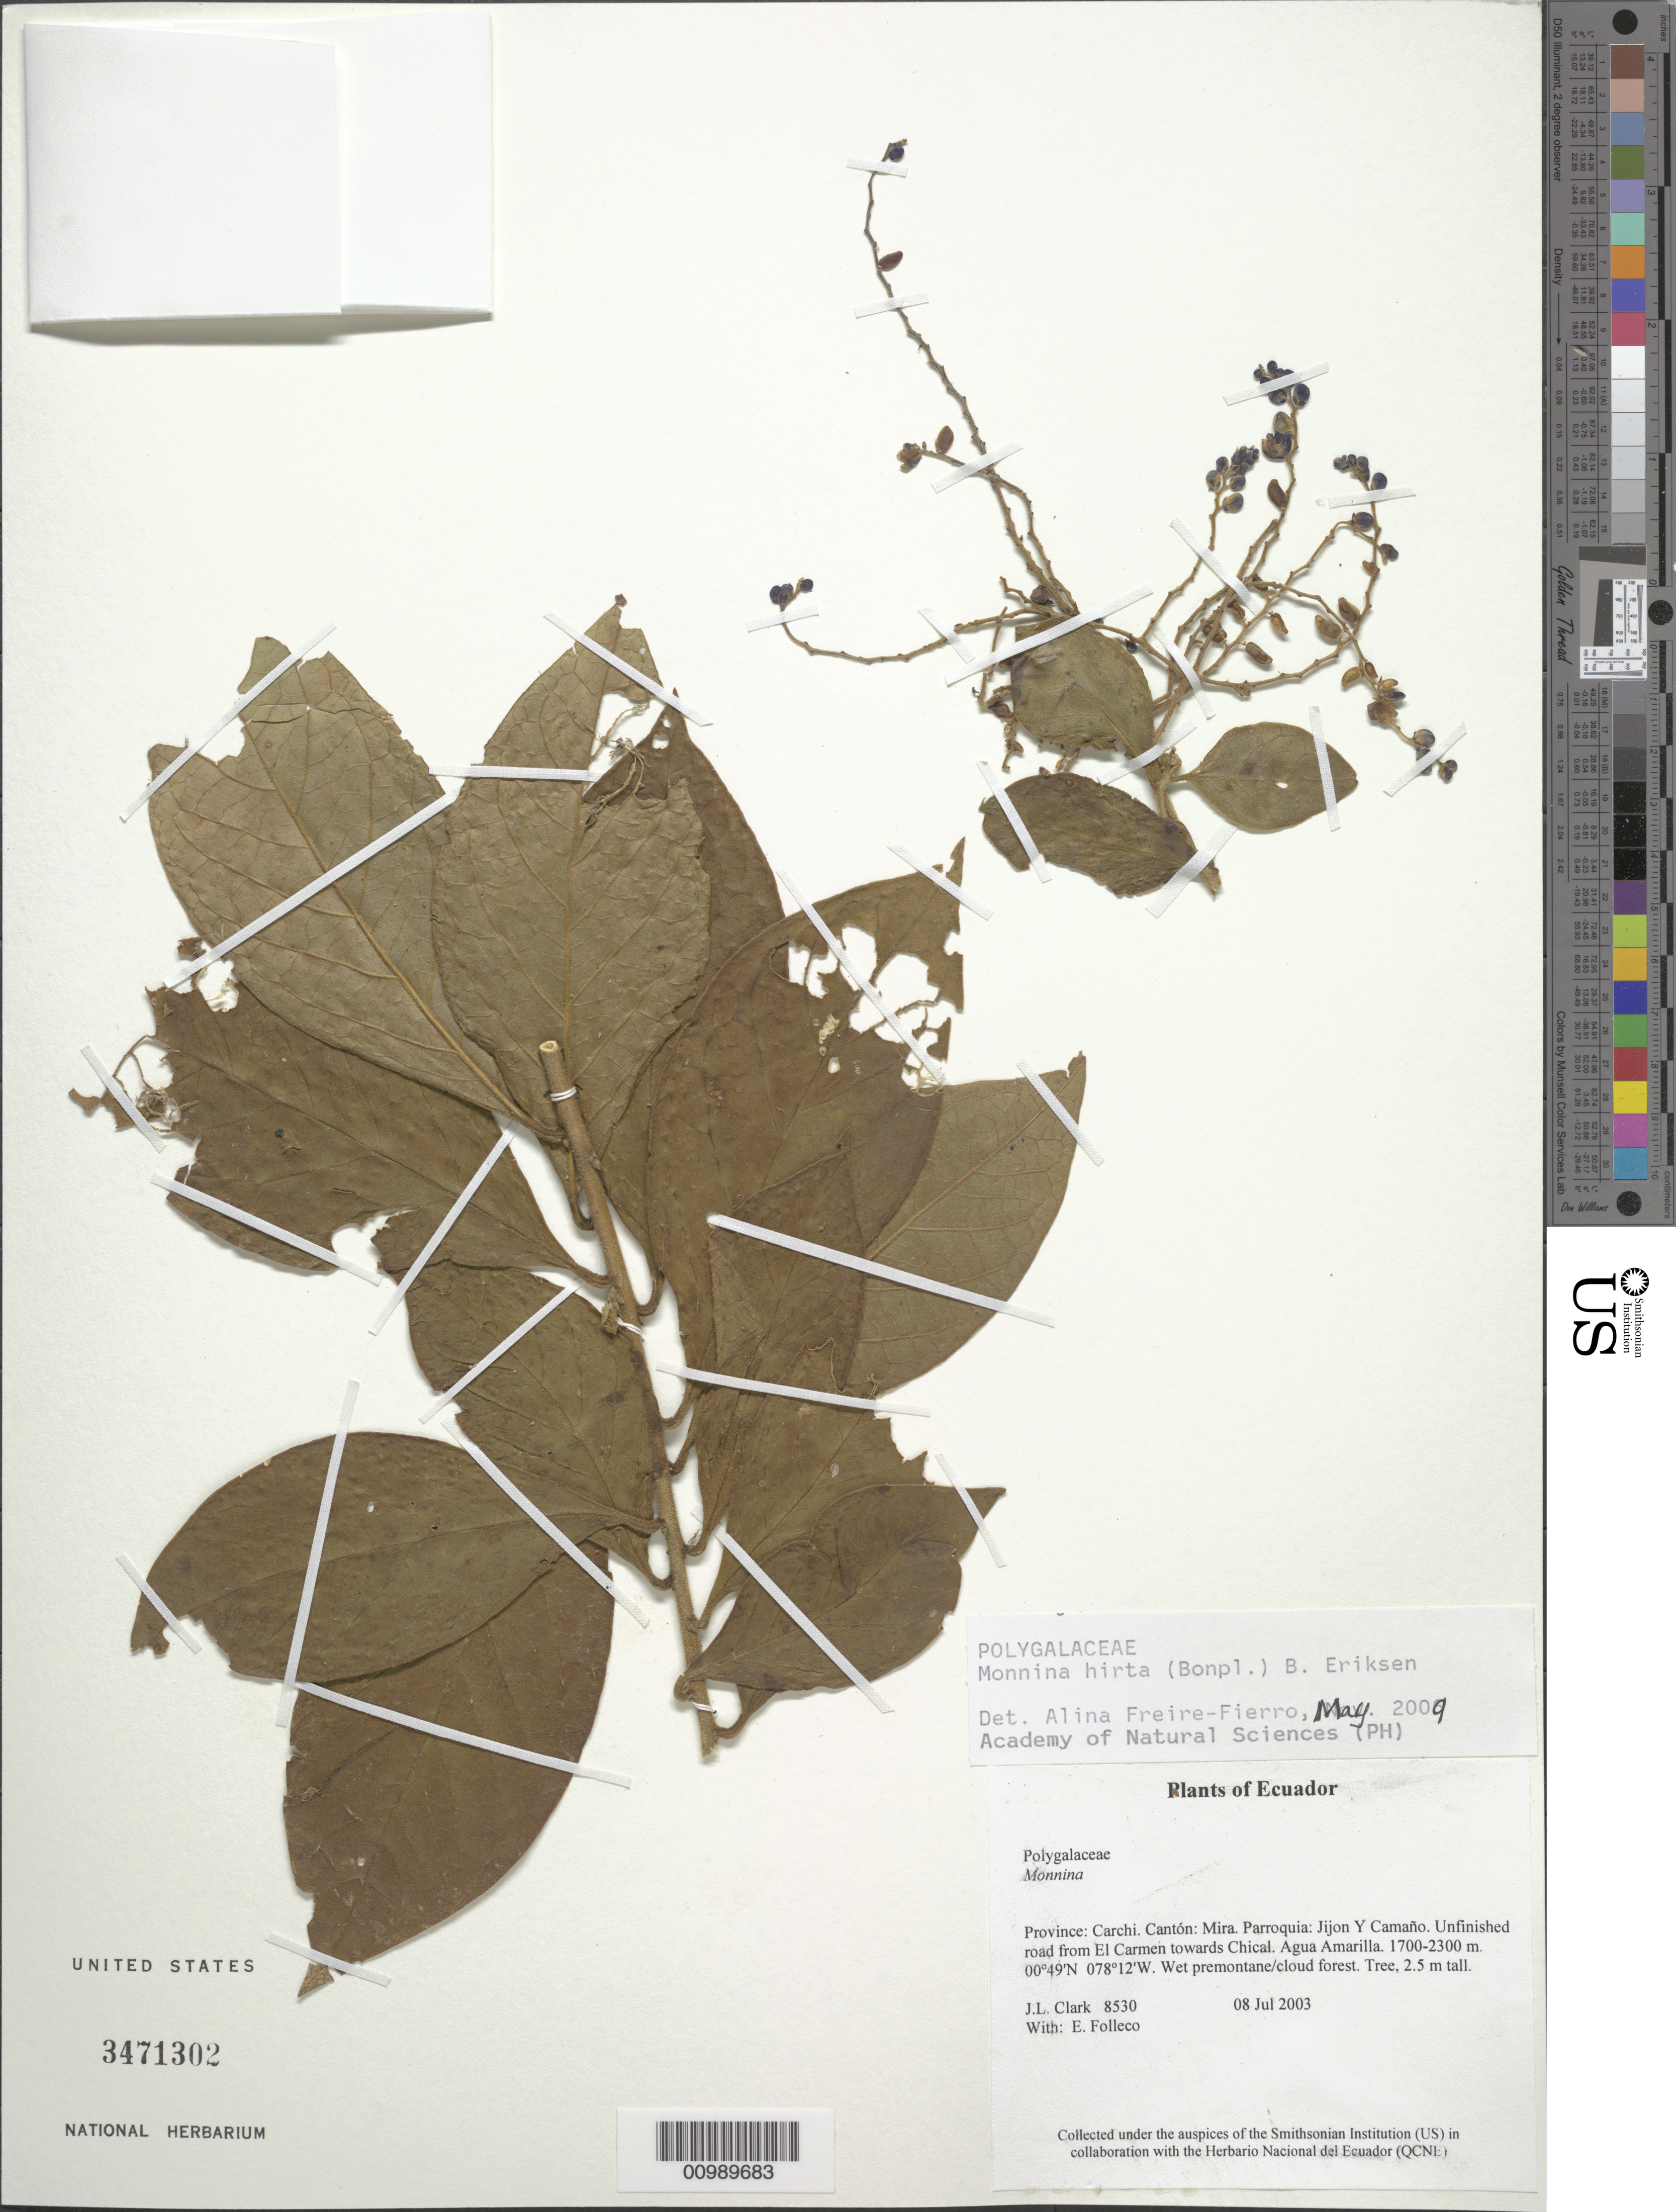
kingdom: Plantae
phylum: Tracheophyta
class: Magnoliopsida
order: Fabales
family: Polygalaceae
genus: Monnina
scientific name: Monnina hirta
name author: (Bonpl.) B. Eriksen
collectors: J. L. Clark & E. Folleco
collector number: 08530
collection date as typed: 08 Jul 2003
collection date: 2003-07-08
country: Ecuador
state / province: Carchi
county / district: Mira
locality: Parroquia: Jijon Y Camaño. Unfinished road from El Carmen towards Chical. Agua Amarilla.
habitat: Wet premontane/cloud forest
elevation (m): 1700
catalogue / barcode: US 3471302